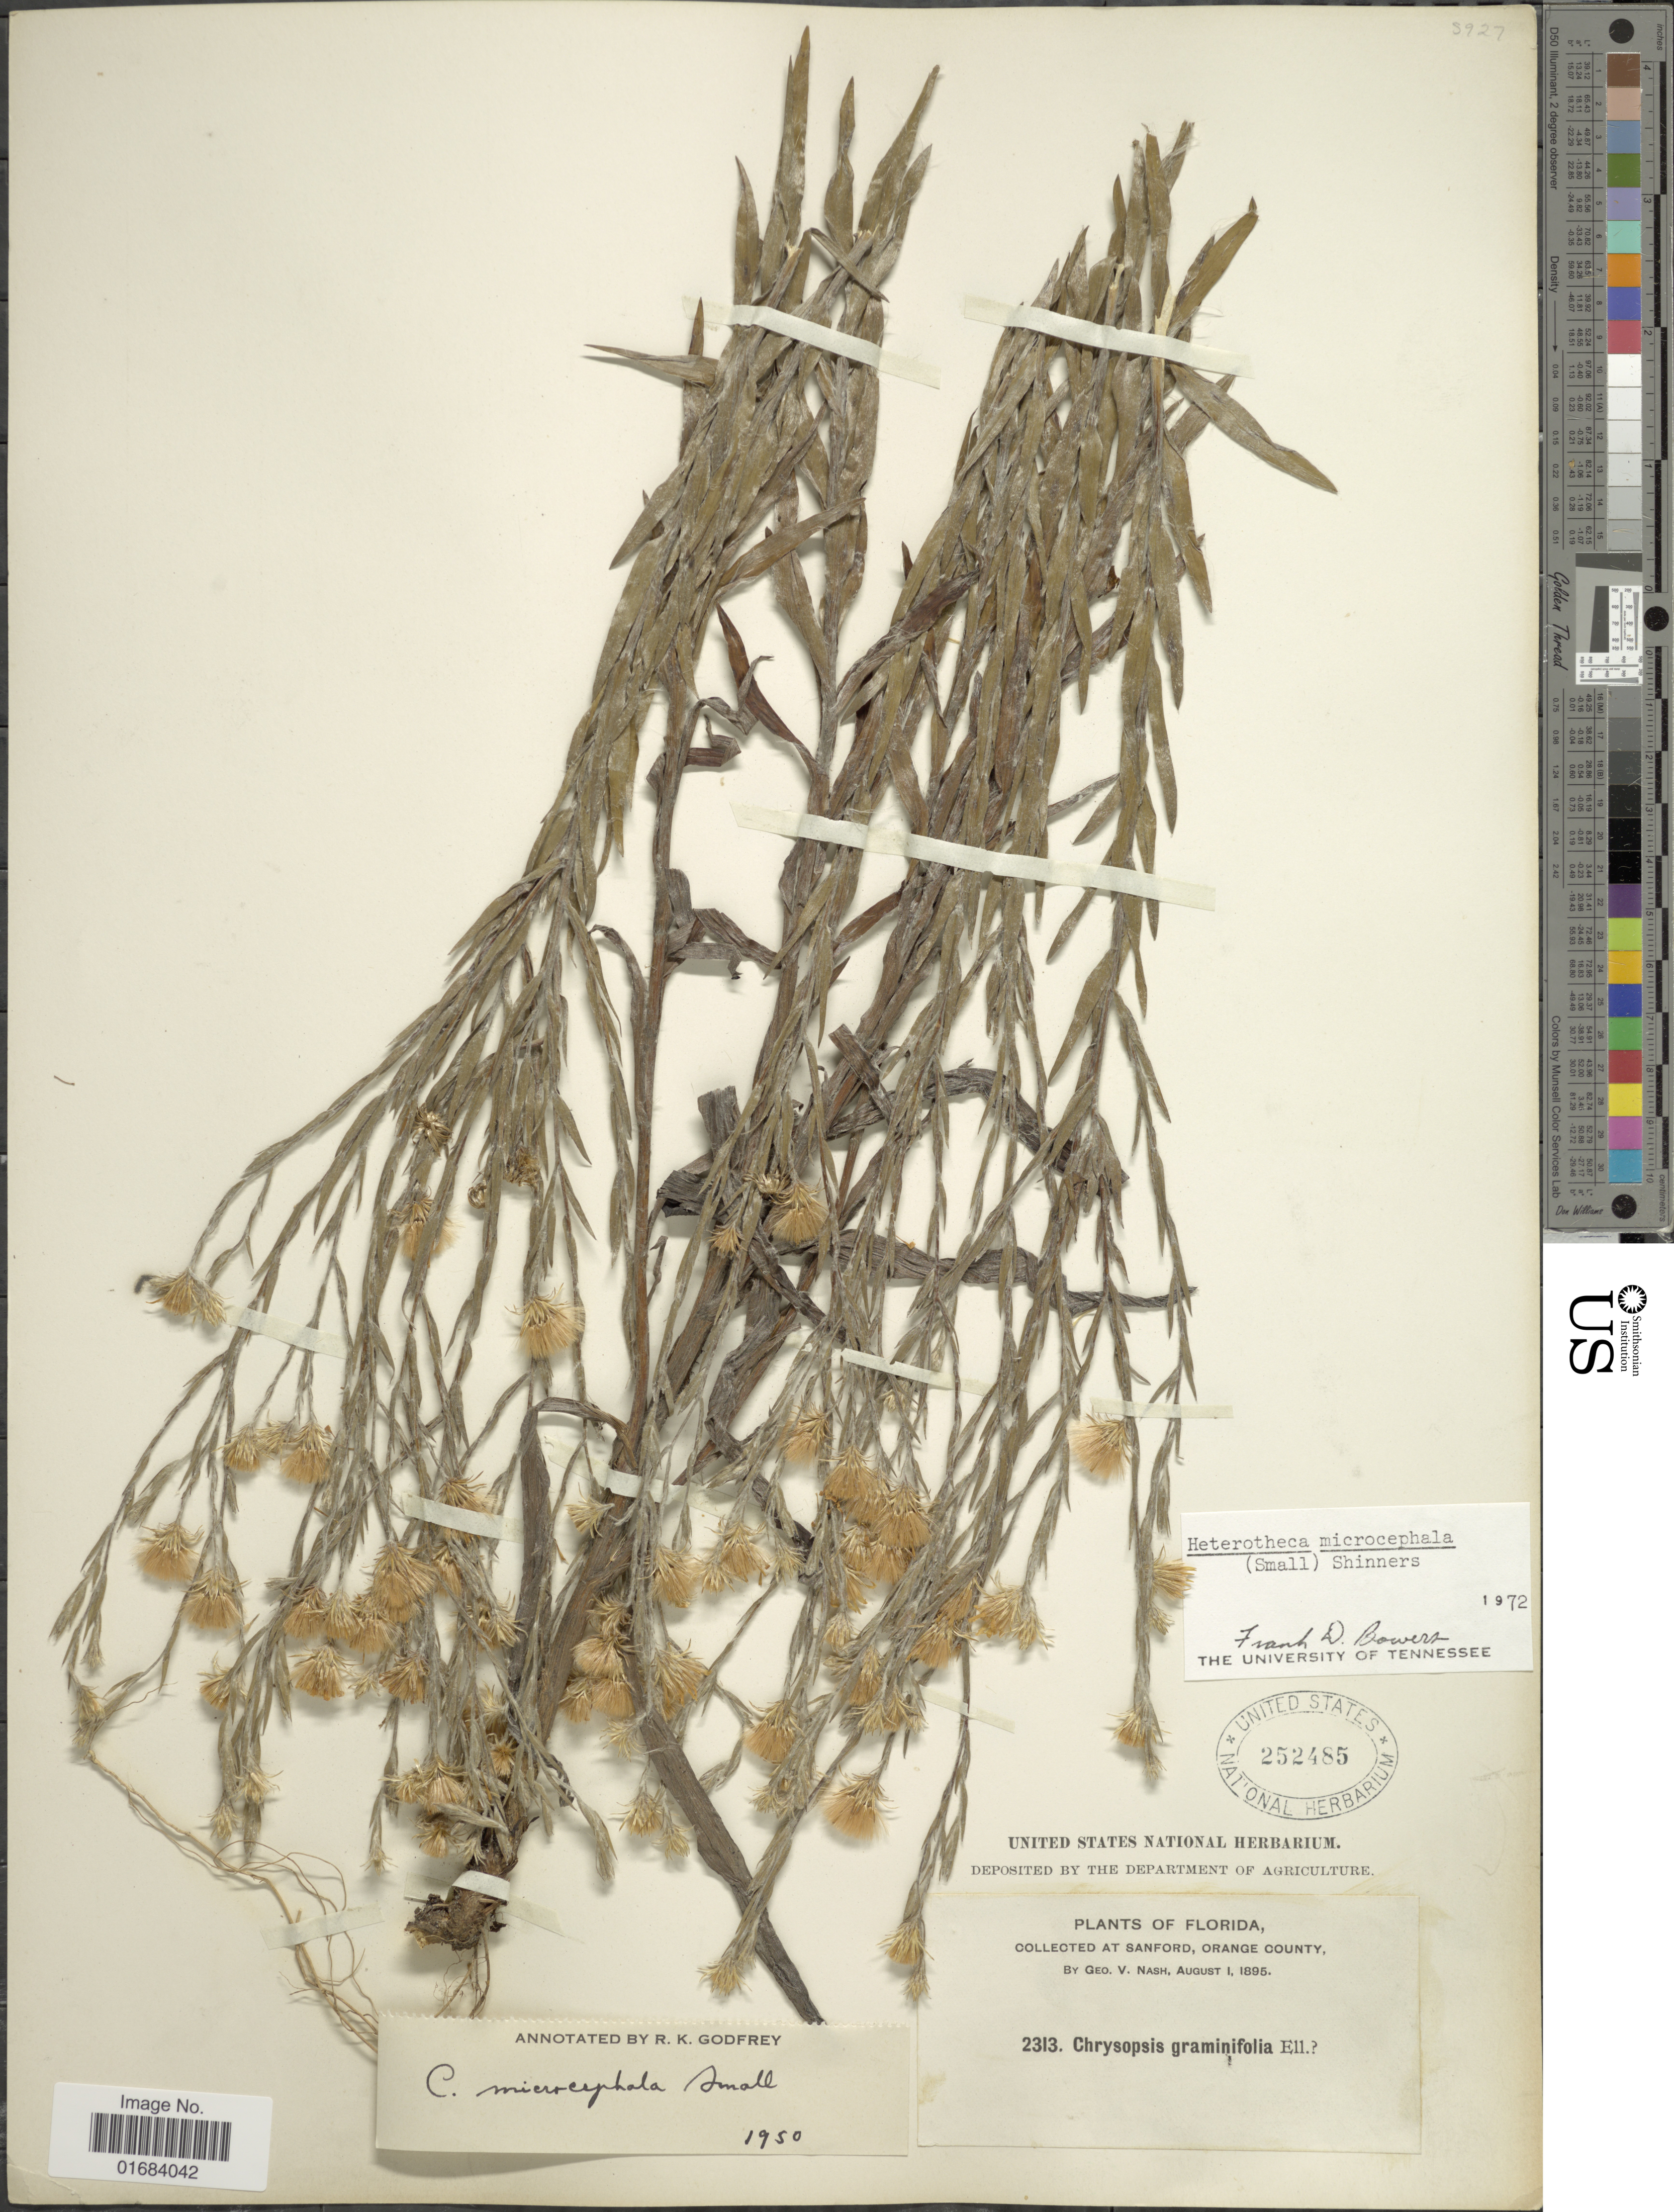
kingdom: Plantae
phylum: Tracheophyta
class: Magnoliopsida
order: Asterales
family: Asteraceae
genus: Pityopsis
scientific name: Pityopsis microcephala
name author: Small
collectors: G. V. Nash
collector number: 2313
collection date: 1895-08-01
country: United States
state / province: Florida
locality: At Sanford, Orange County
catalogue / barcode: US 252485